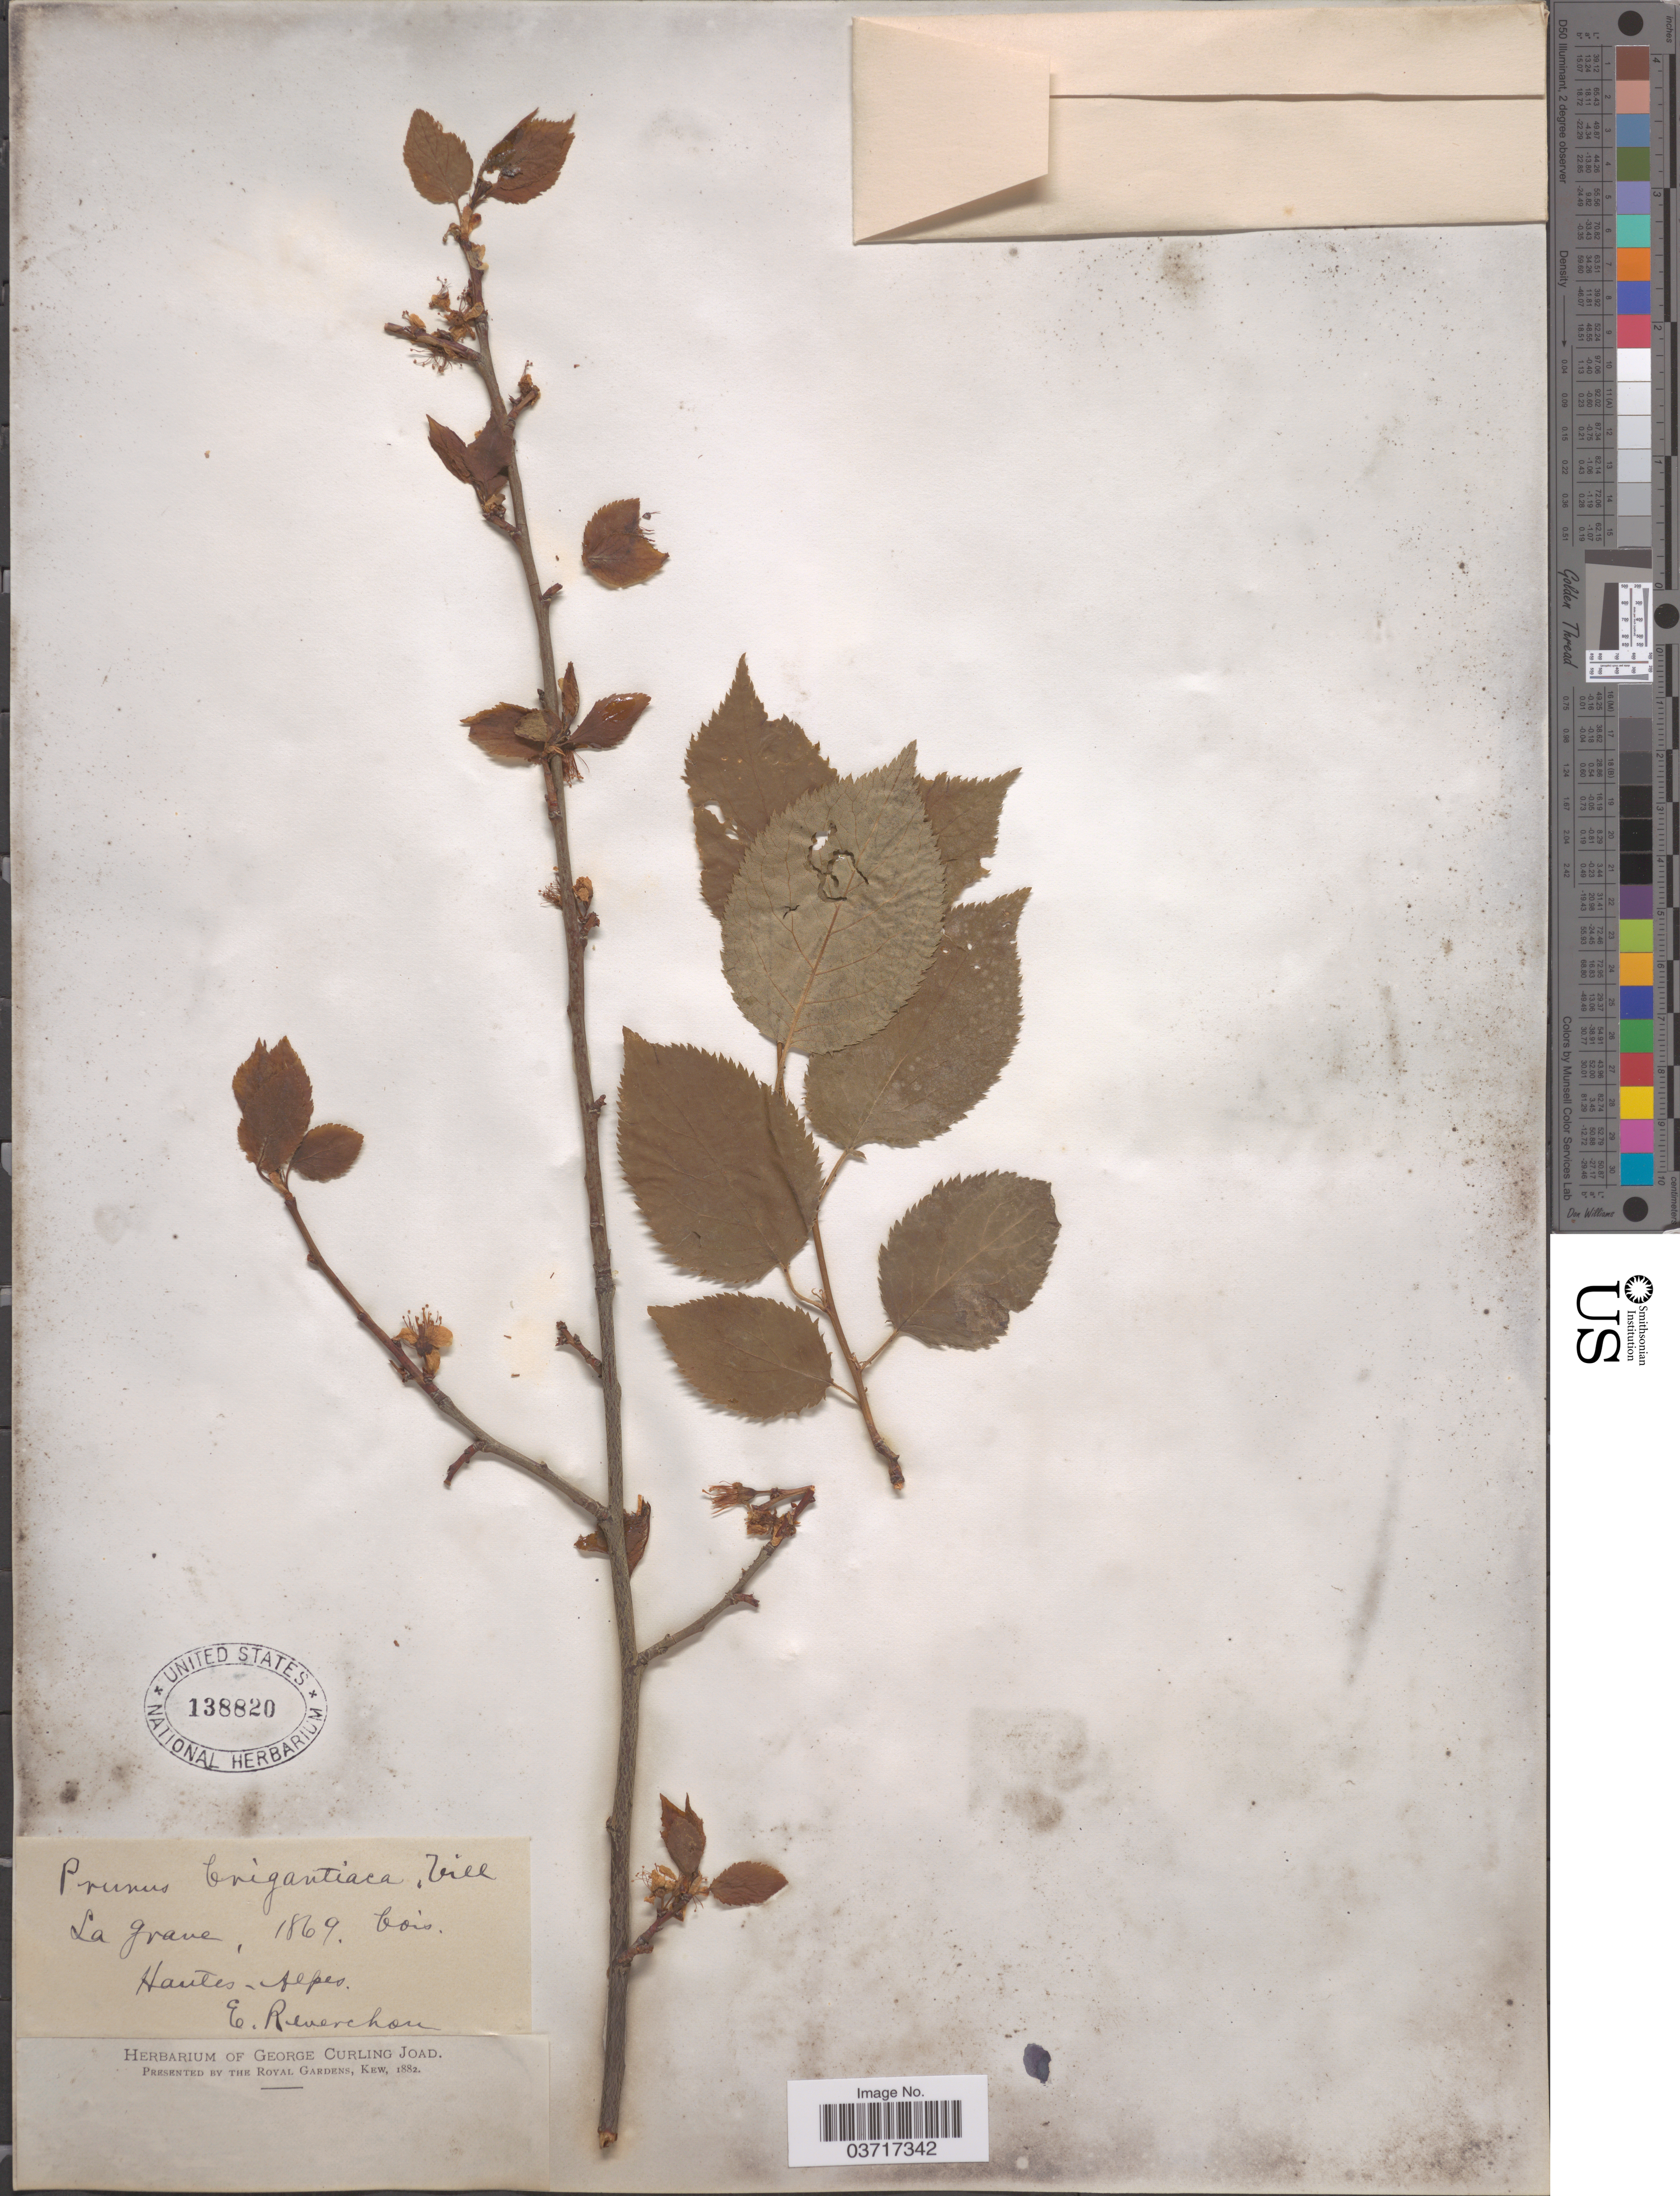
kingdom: Plantae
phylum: Tracheophyta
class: Magnoliopsida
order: Rosales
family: Rosaceae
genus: Prunus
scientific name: Prunus brigantiaca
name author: Vill.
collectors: E. Reverchon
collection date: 1869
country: France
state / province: Provence-Alpes-Côte d'Azur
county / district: Hautes-Alpes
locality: La Grave. Hautes - Alpes.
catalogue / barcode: US 138820